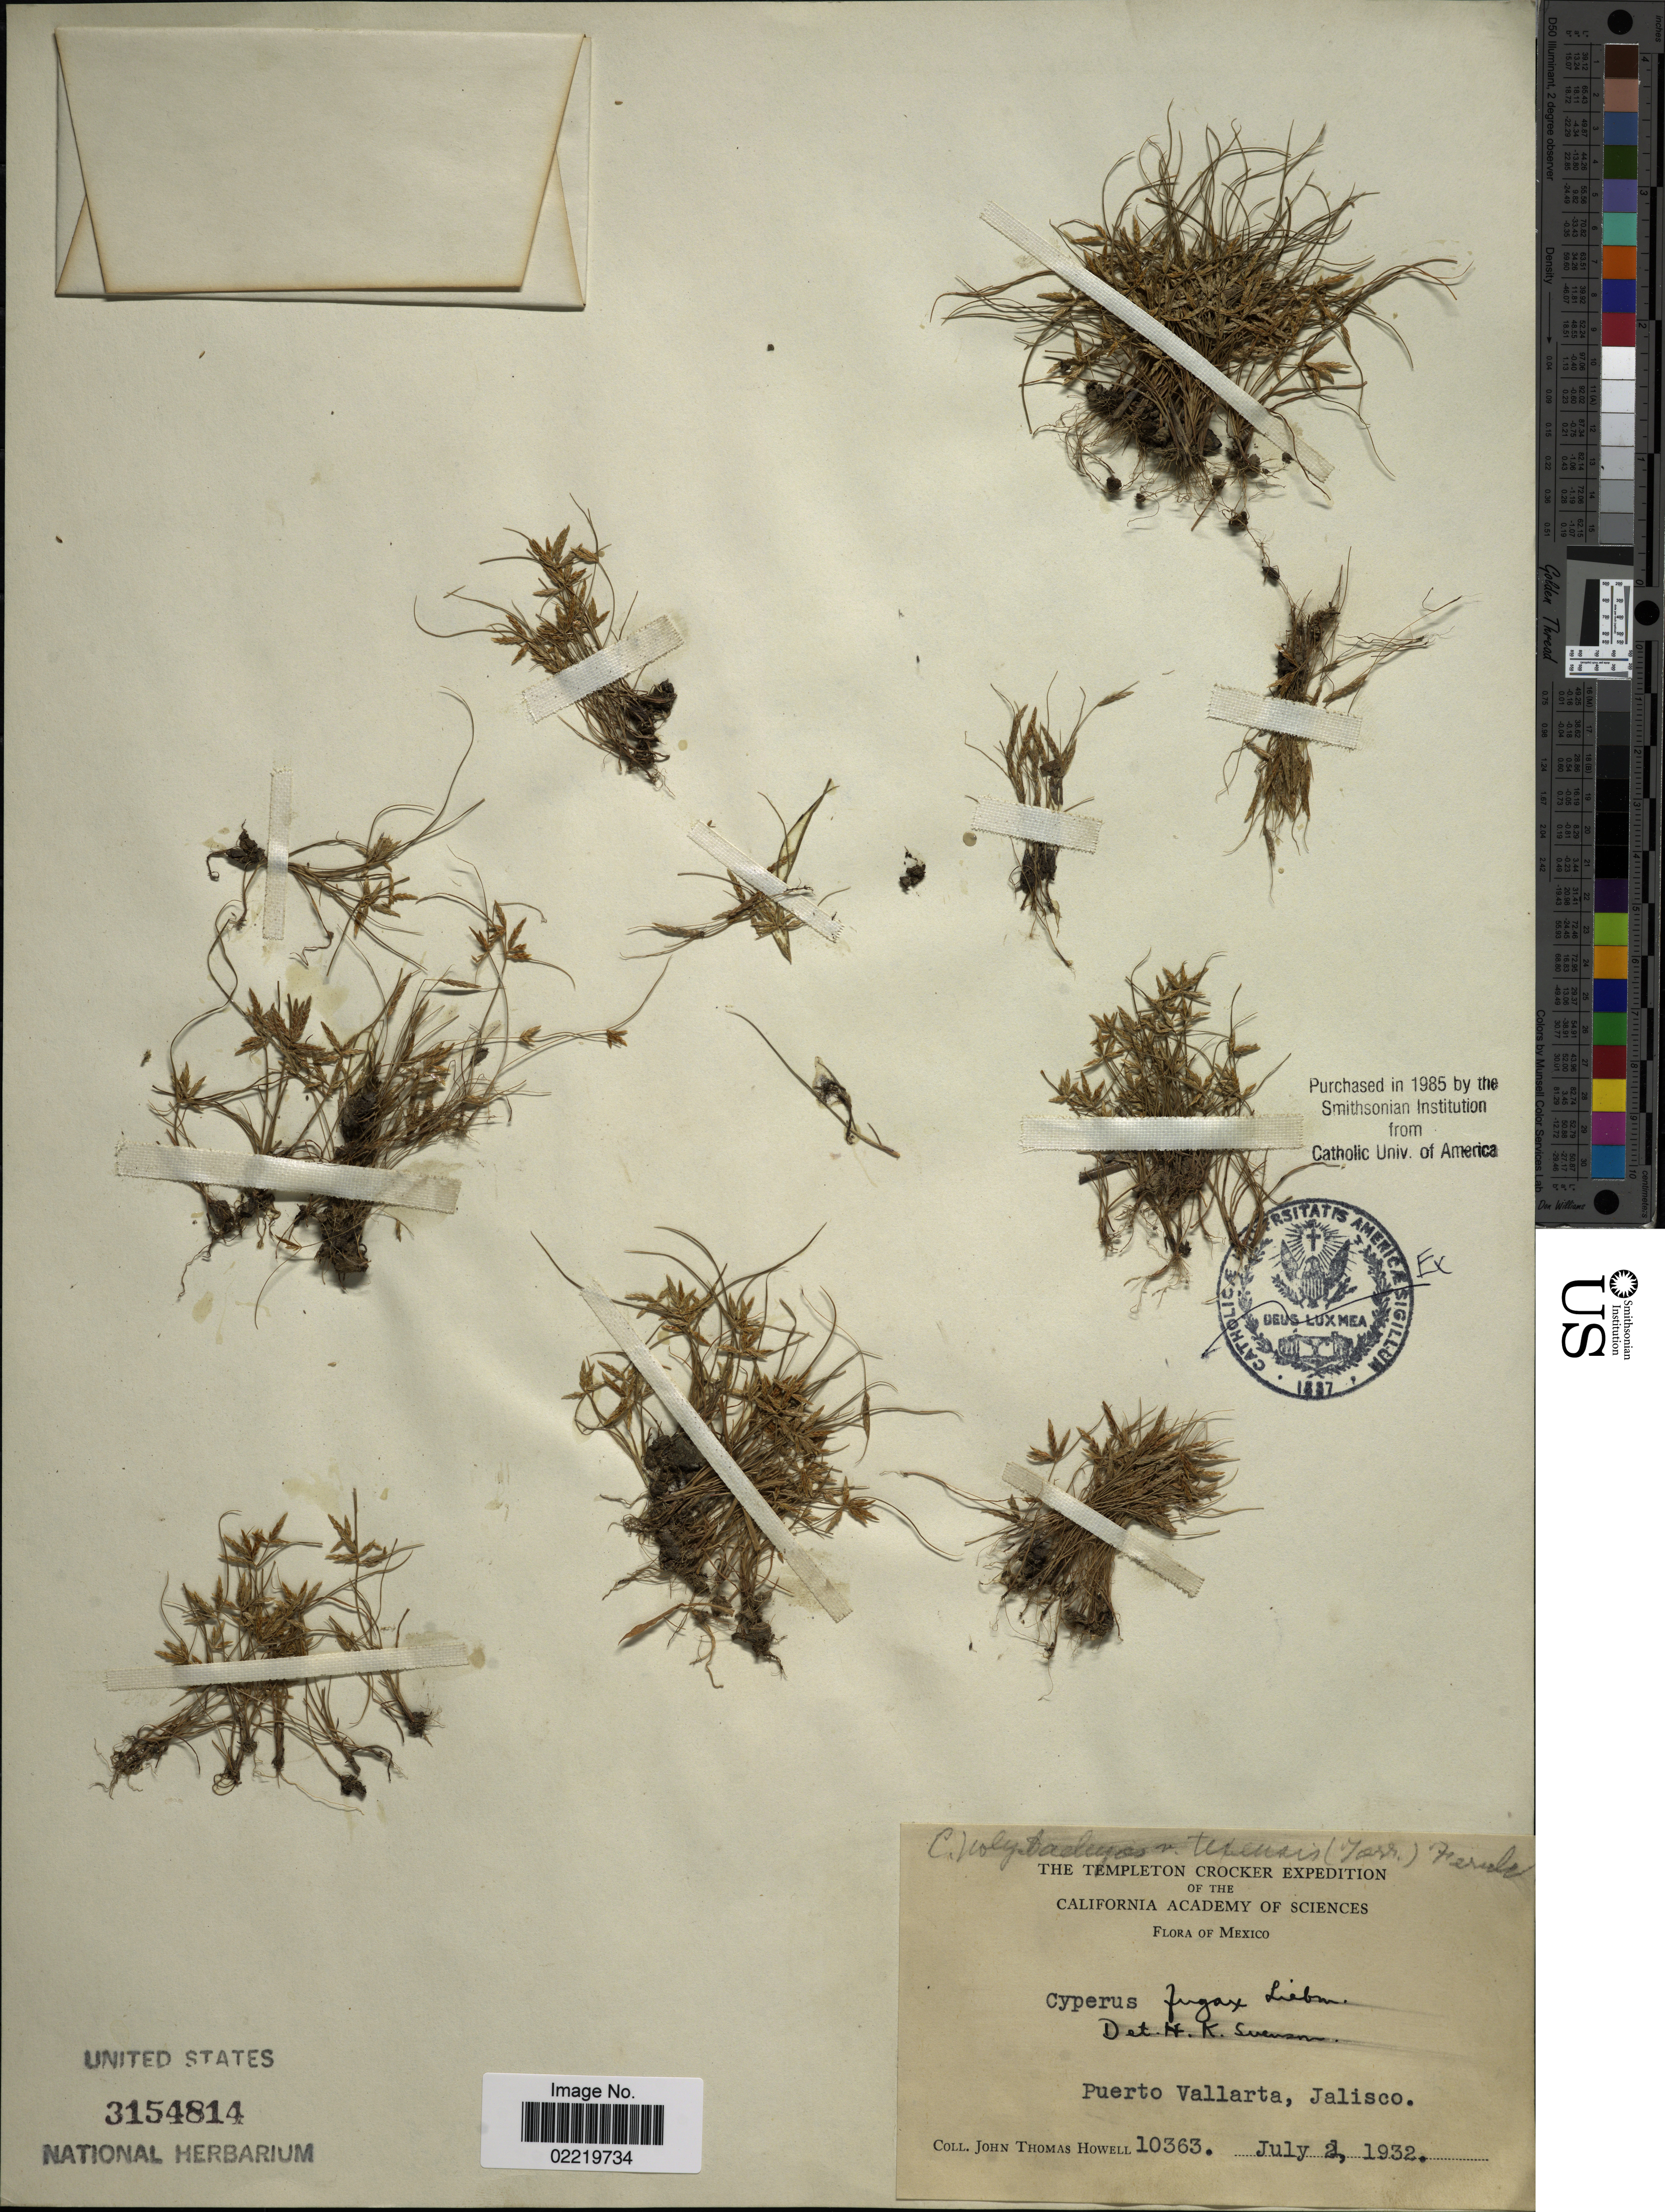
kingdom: Plantae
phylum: Tracheophyta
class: Liliopsida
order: Poales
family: Cyperaceae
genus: Cyperus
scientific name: Cyperus polystachyos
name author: Rottb.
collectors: J. T. Howell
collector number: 10363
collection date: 1932-07-21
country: Mexico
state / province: Jalisco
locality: The Templeton Crocker, Puerto Vallarta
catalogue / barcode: US 3154814